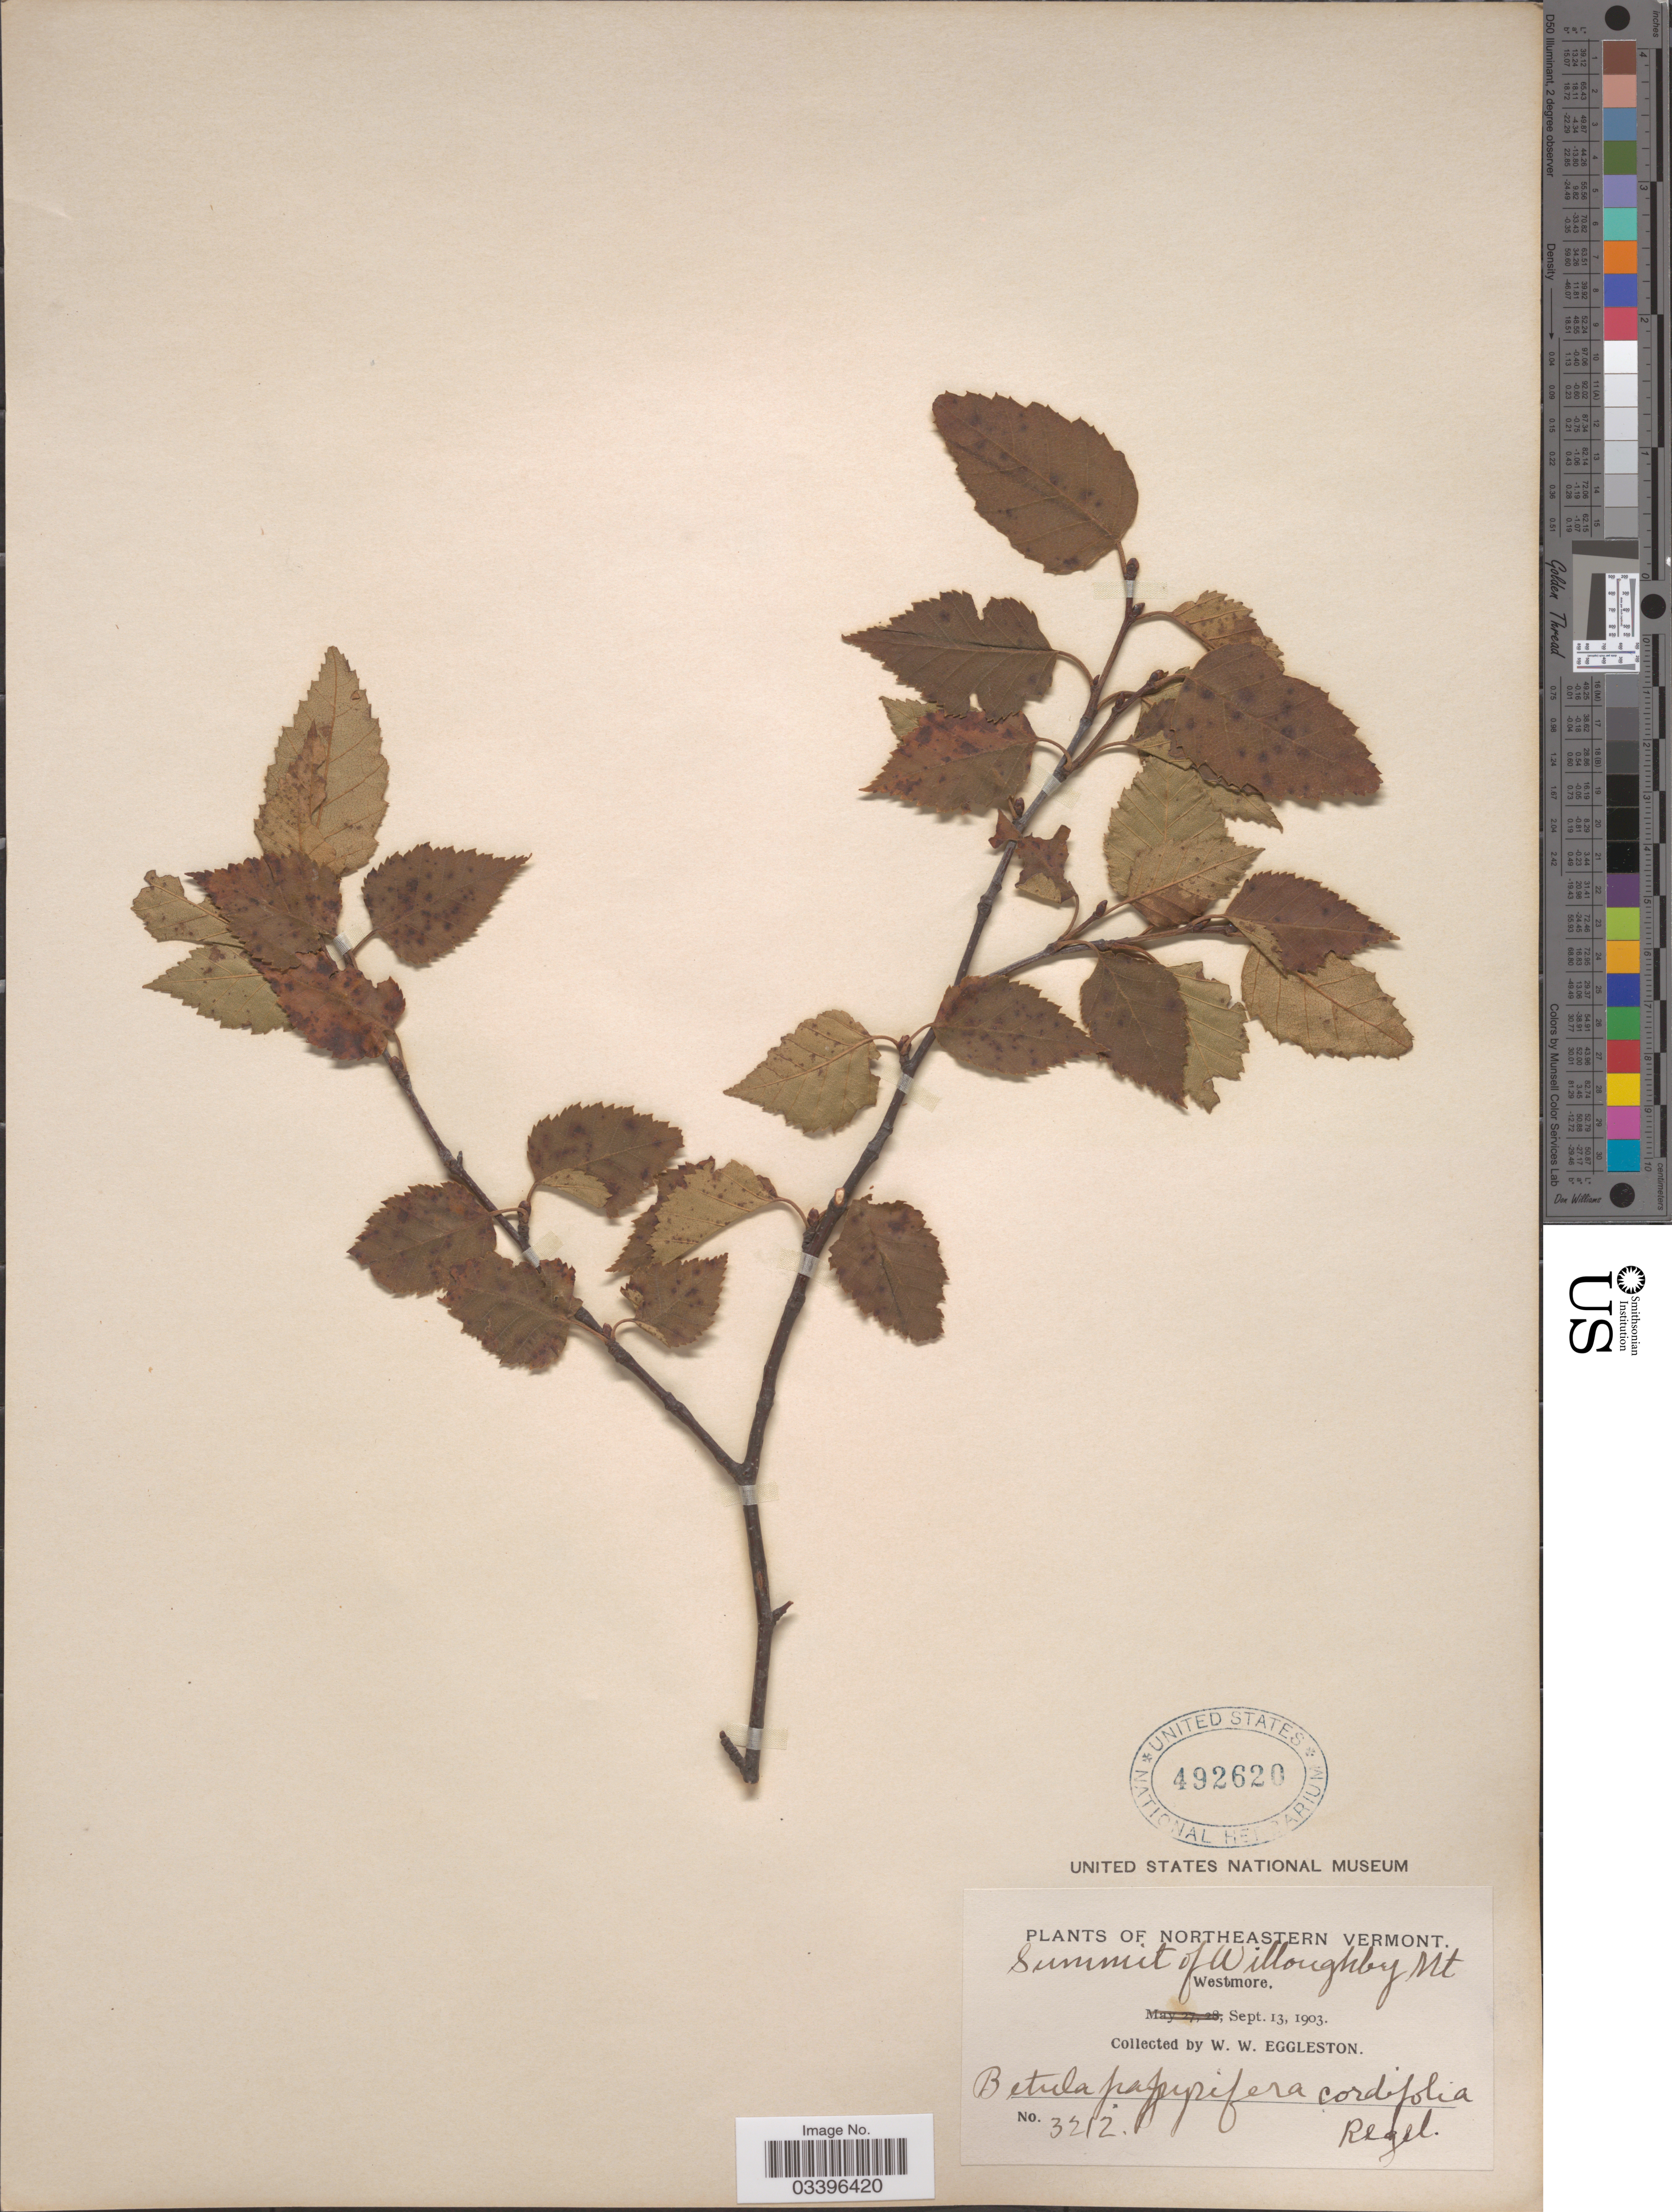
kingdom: Plantae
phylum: Tracheophyta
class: Magnoliopsida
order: Fagales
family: Betulaceae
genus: Betula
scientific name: Betula papyrifera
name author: Marshall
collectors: W. W. Eggleston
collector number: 3212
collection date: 1903-09-13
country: United States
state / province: Vermont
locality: Northeastern Vermont. Summit of Willoughby Mt. Westmore.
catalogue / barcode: US 492620